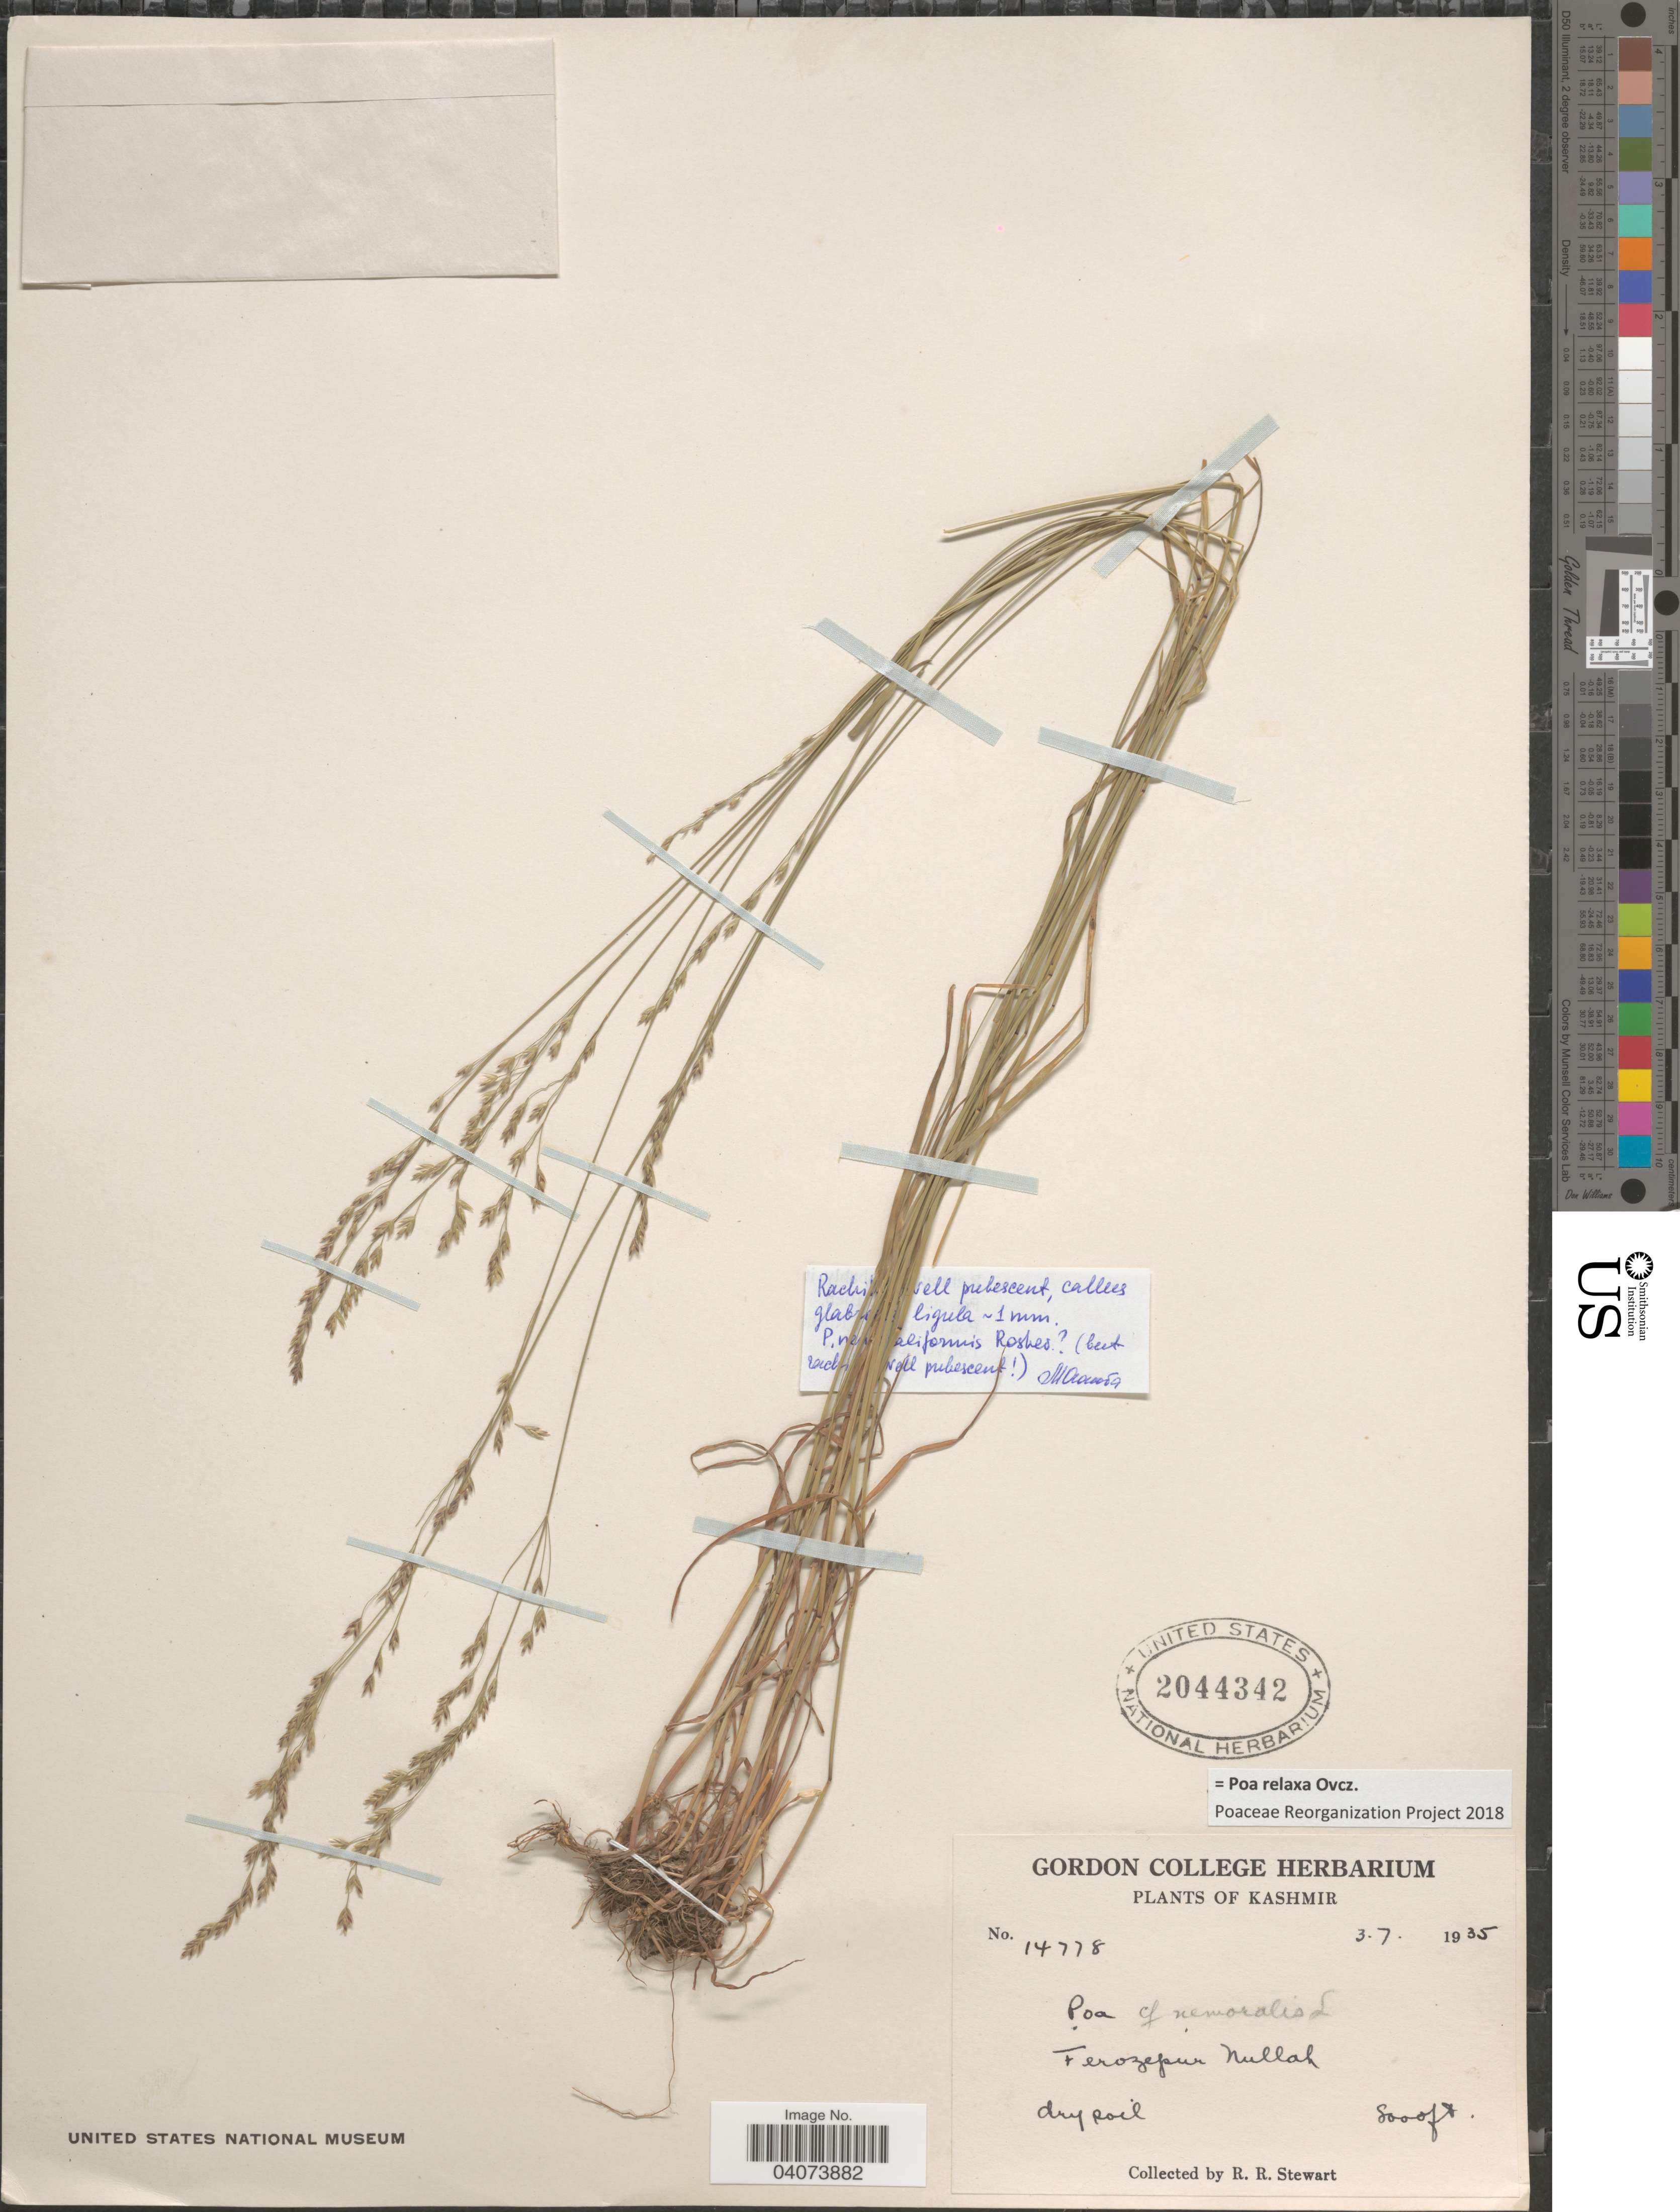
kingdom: Plantae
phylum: Tracheophyta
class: Liliopsida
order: Poales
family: Poaceae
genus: Poa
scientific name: Poa relaxa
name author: Ovcz.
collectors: R. Stewart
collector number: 14778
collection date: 1935-07-03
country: India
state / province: Jammu and Kashmir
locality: Kashmir. Ferozepur Nullah.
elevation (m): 2438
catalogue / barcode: US 2044342